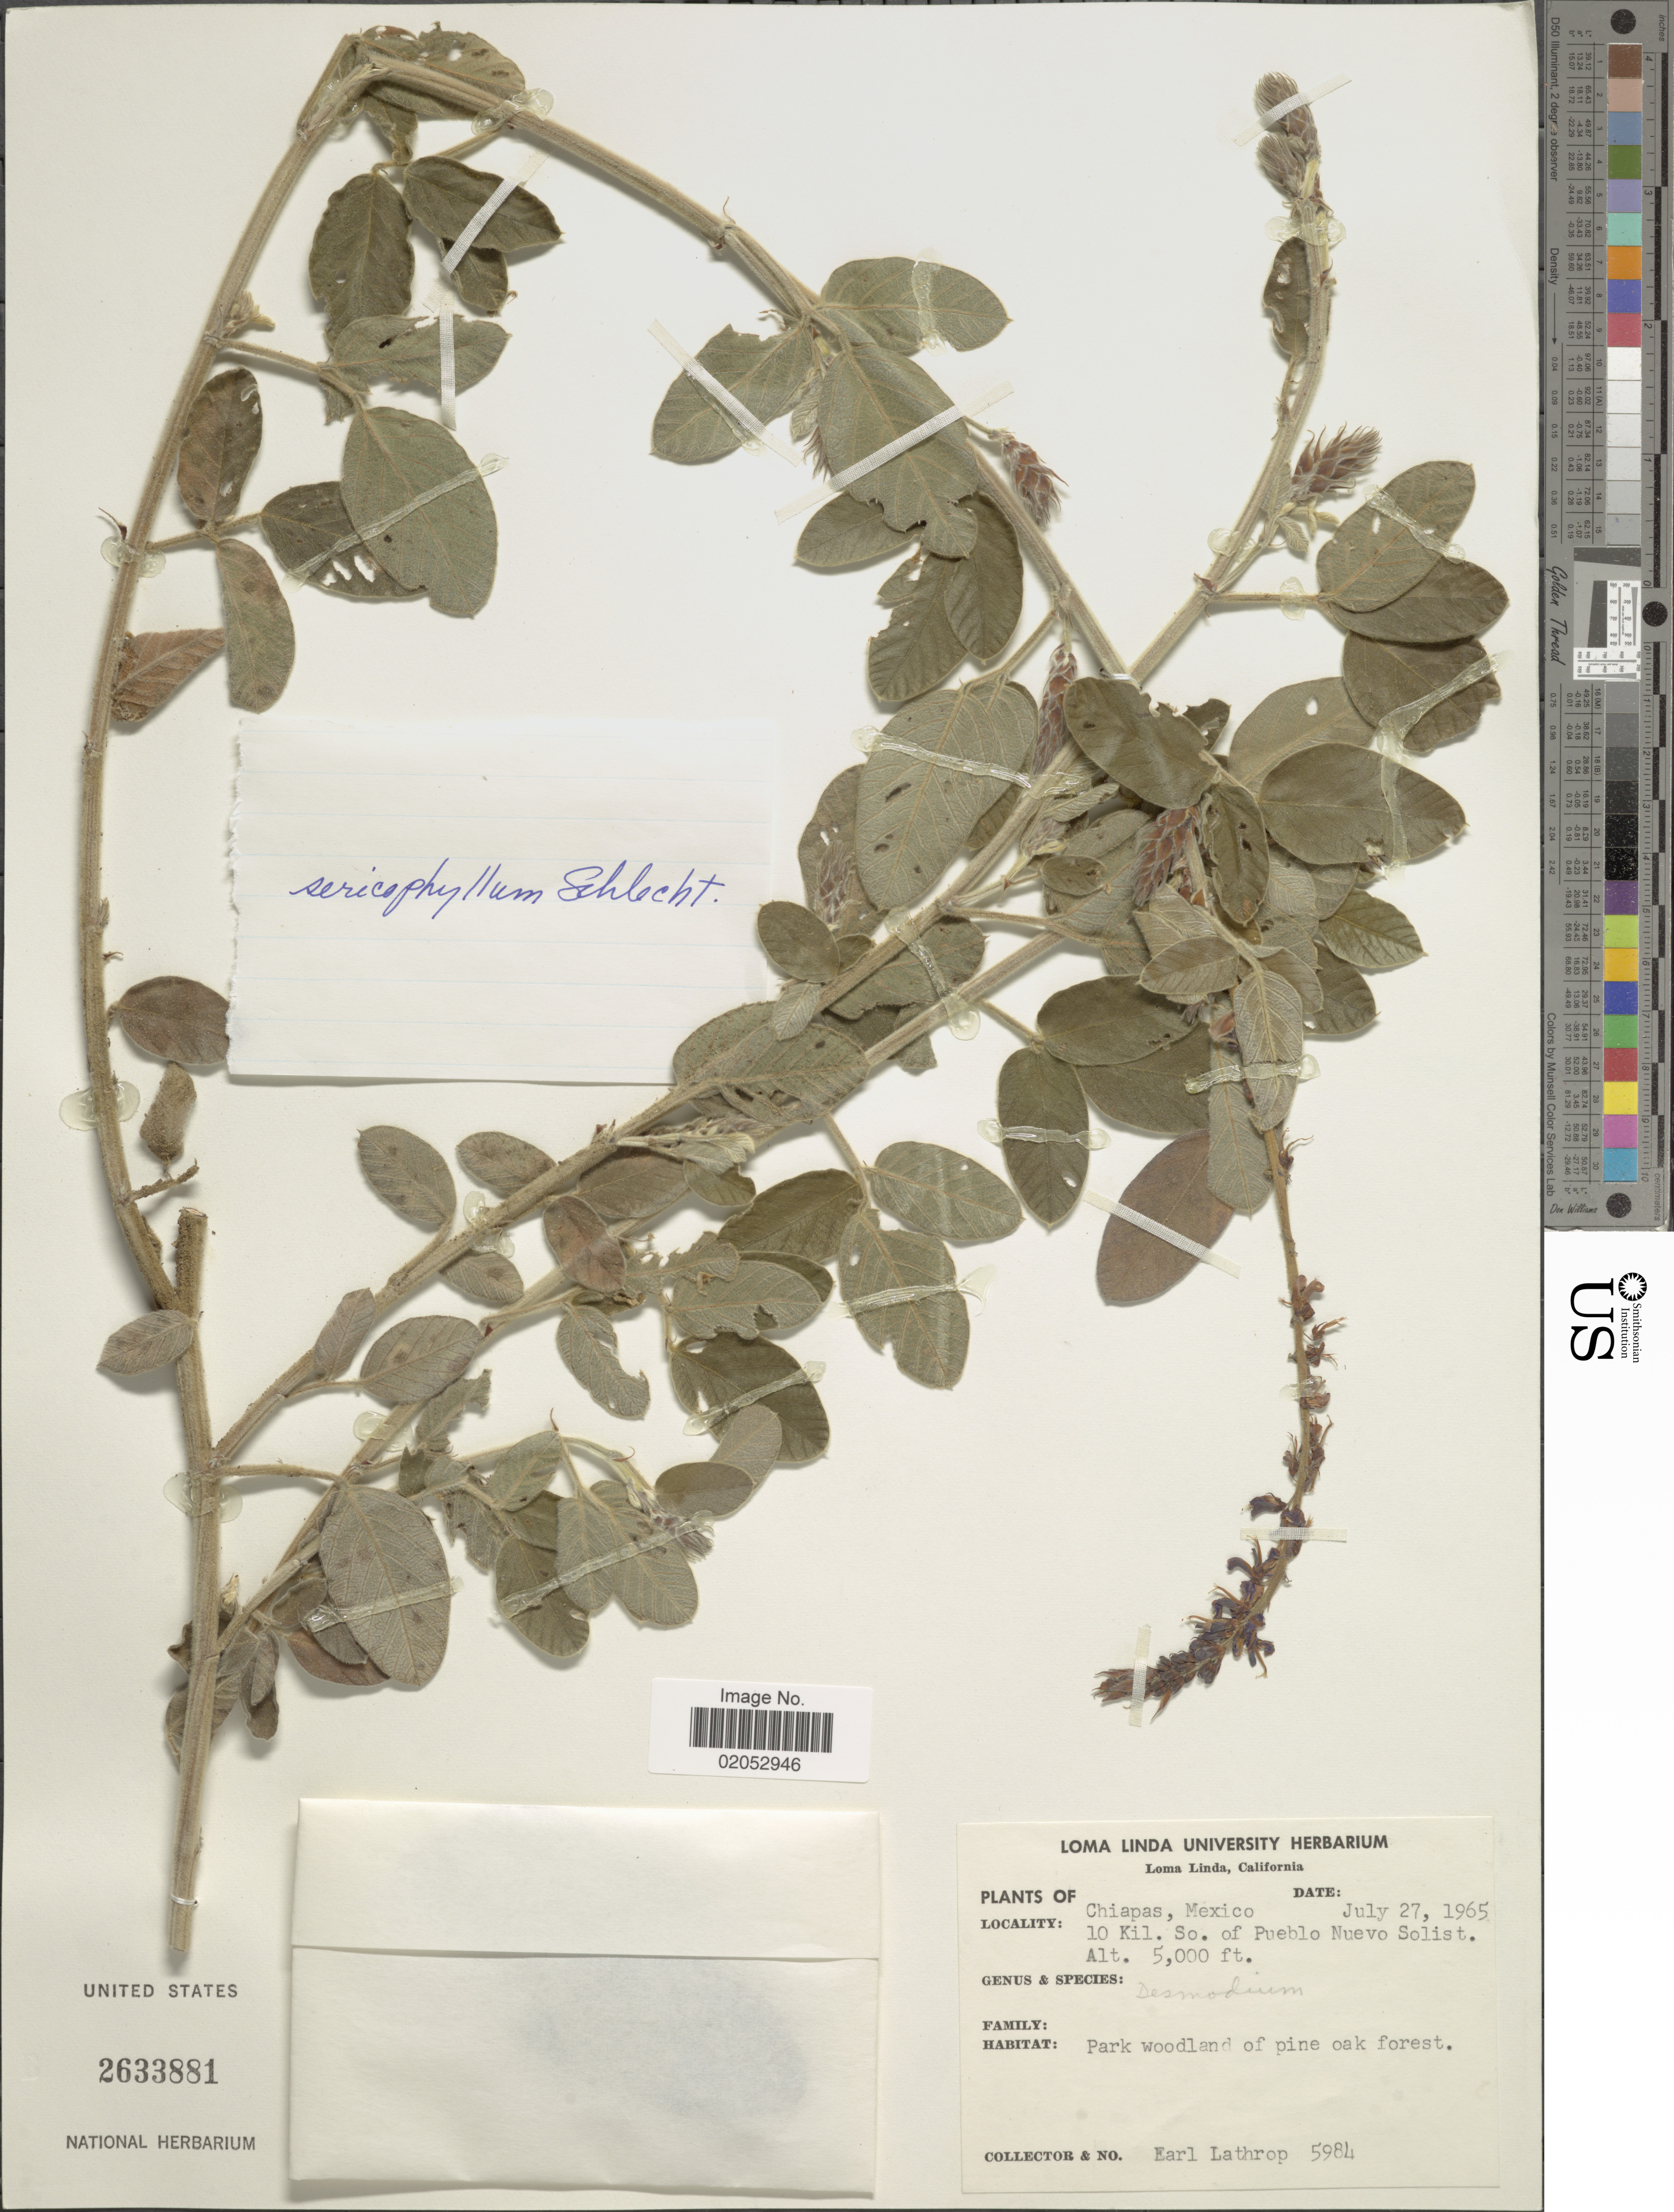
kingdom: Plantae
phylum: Tracheophyta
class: Magnoliopsida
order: Fabales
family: Fabaceae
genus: Desmodium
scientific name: Desmodium sericophyllum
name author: Schltdl.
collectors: E. W. Lathrop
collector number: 5984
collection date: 1965-07-27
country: Mexico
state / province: Chiapas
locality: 10 Kil. So. of Pueblo Nuevo Solist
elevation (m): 1524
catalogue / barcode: US 2633881